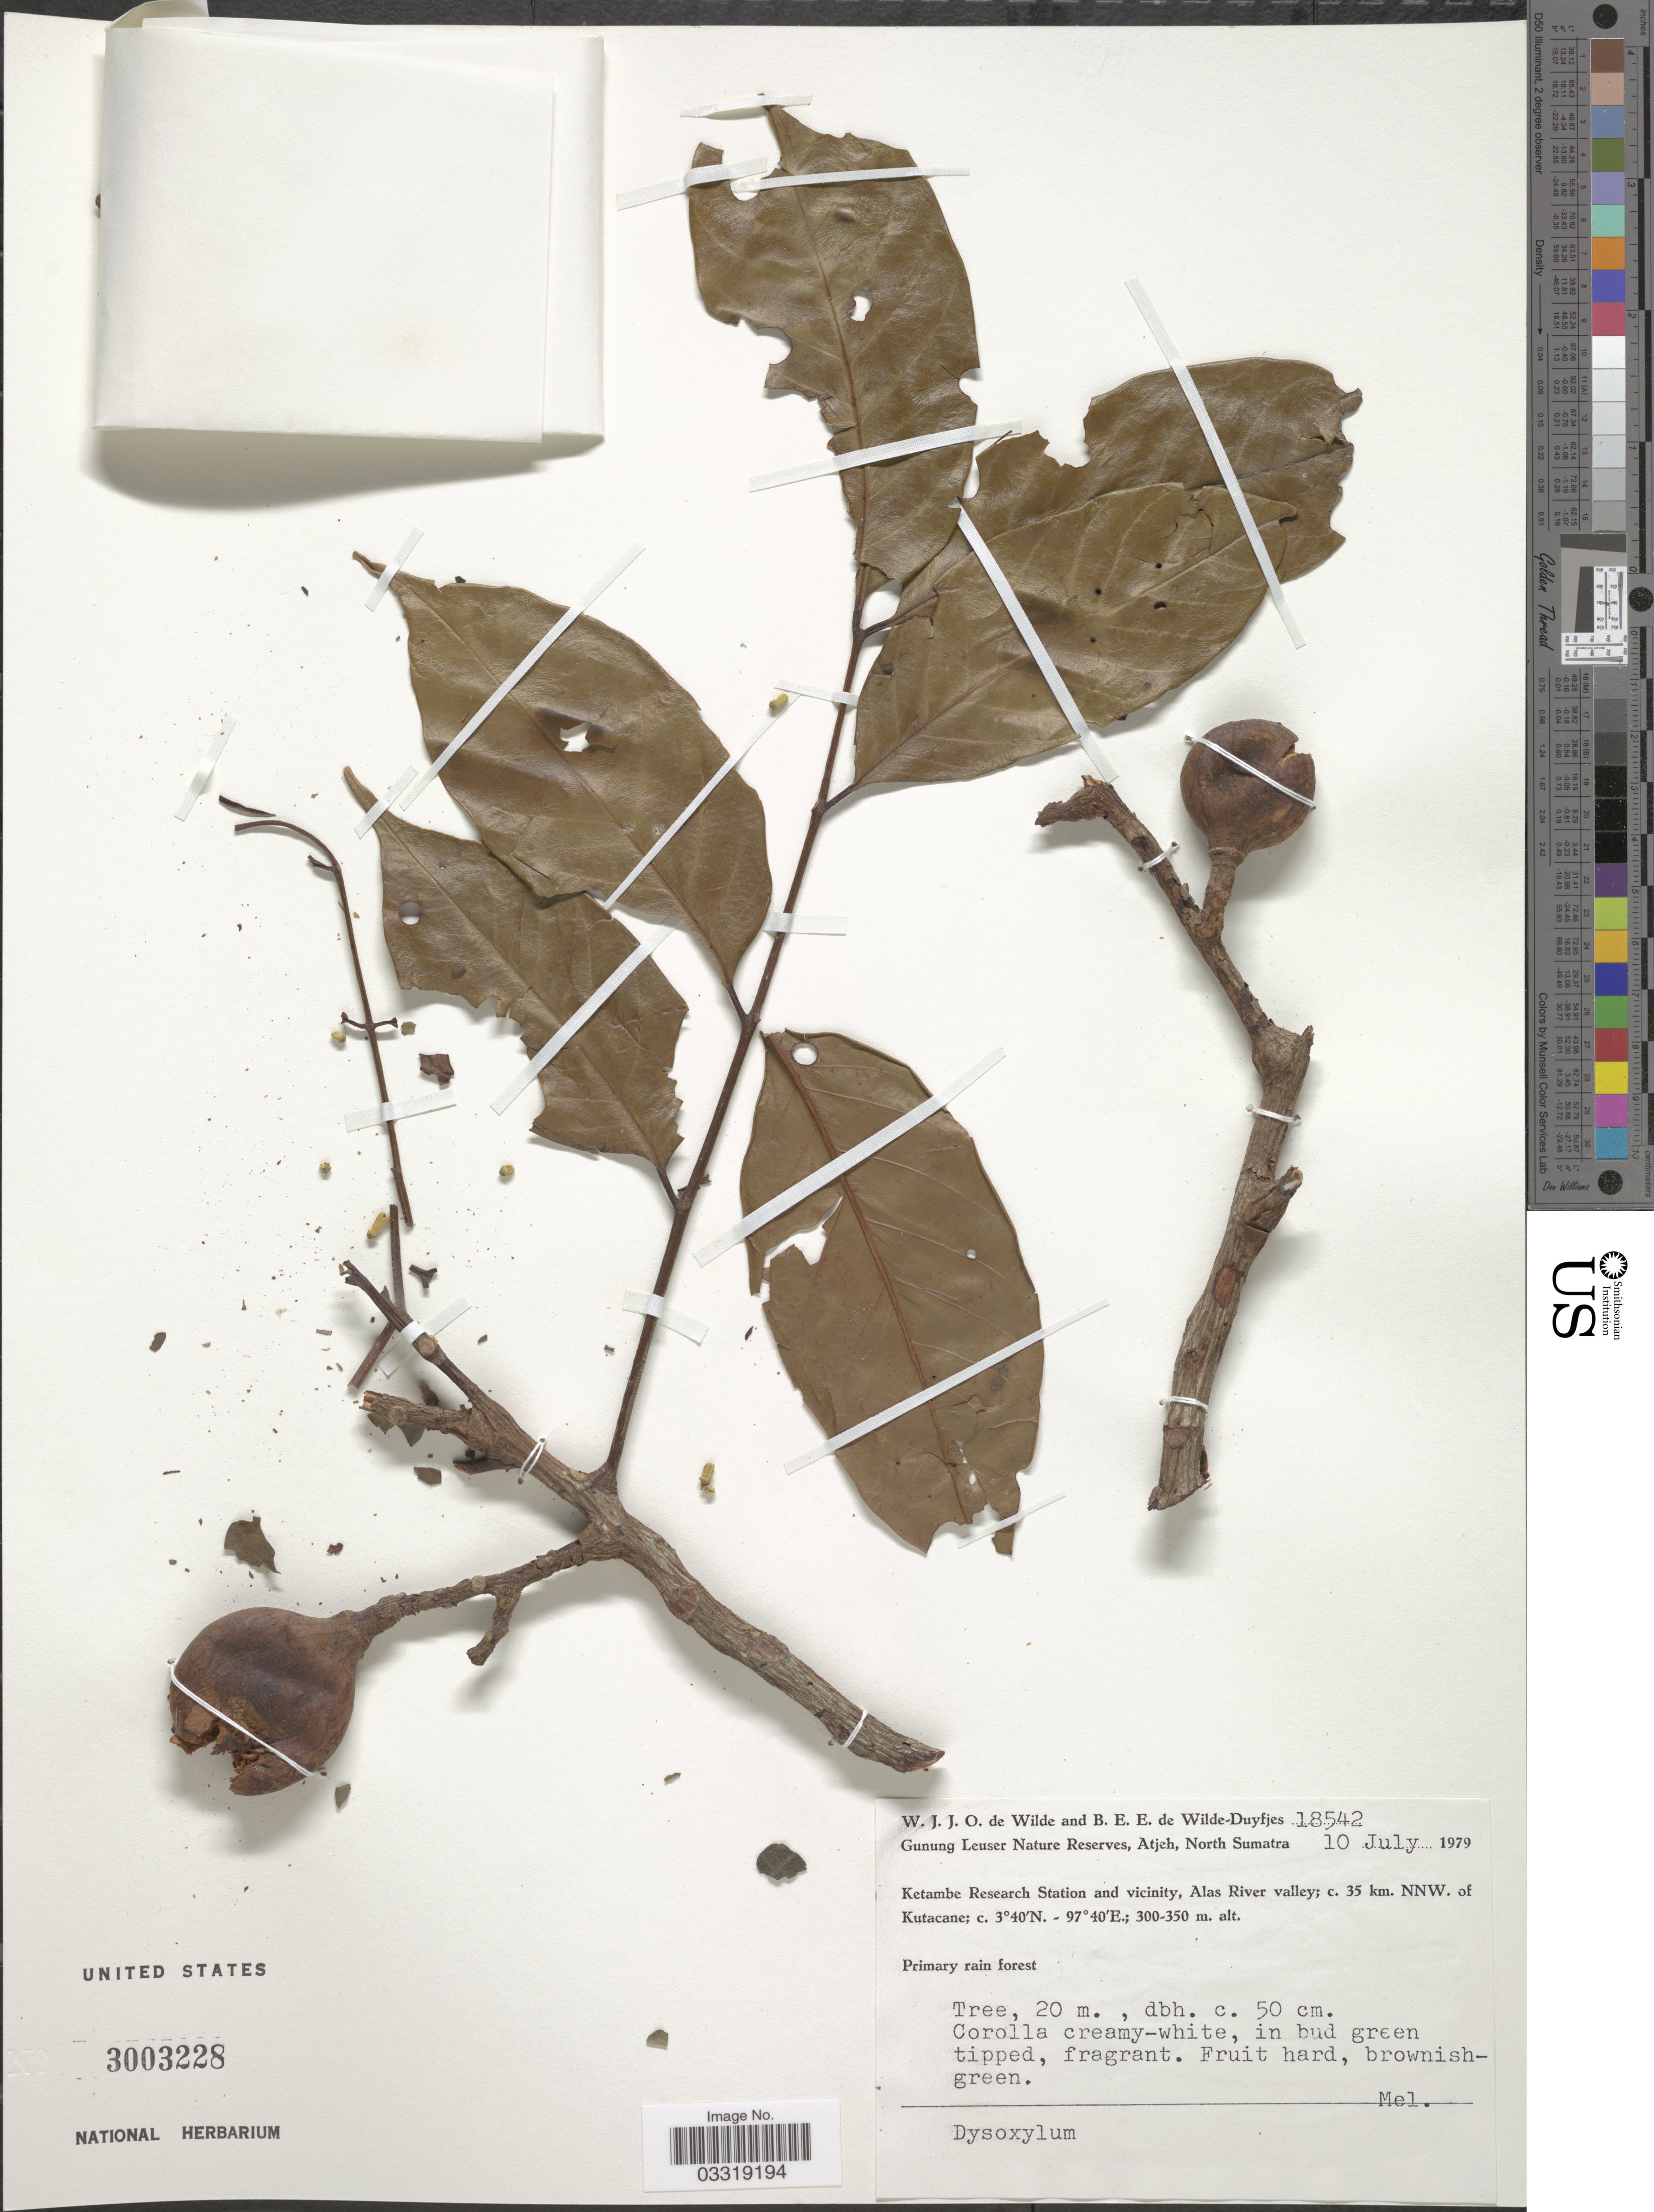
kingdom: Plantae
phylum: Tracheophyta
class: Magnoliopsida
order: Sapindales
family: Meliaceae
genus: Prasoxylon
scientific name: Prasoxylon excelsum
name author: (Spreng.) Mabb.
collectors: W. J. de Wilde & B. E. de Wilde-Duyfjes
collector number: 18542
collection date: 1979-07-10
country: Indonesia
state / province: Sumatra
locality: Gunung Leuser Nature Reserves, Atjeh, North Sumatra. Ketambe Research Station and vicinity, Alas river valley; c. 35 km. NNW of Kutacane.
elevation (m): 300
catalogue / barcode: US 3003228